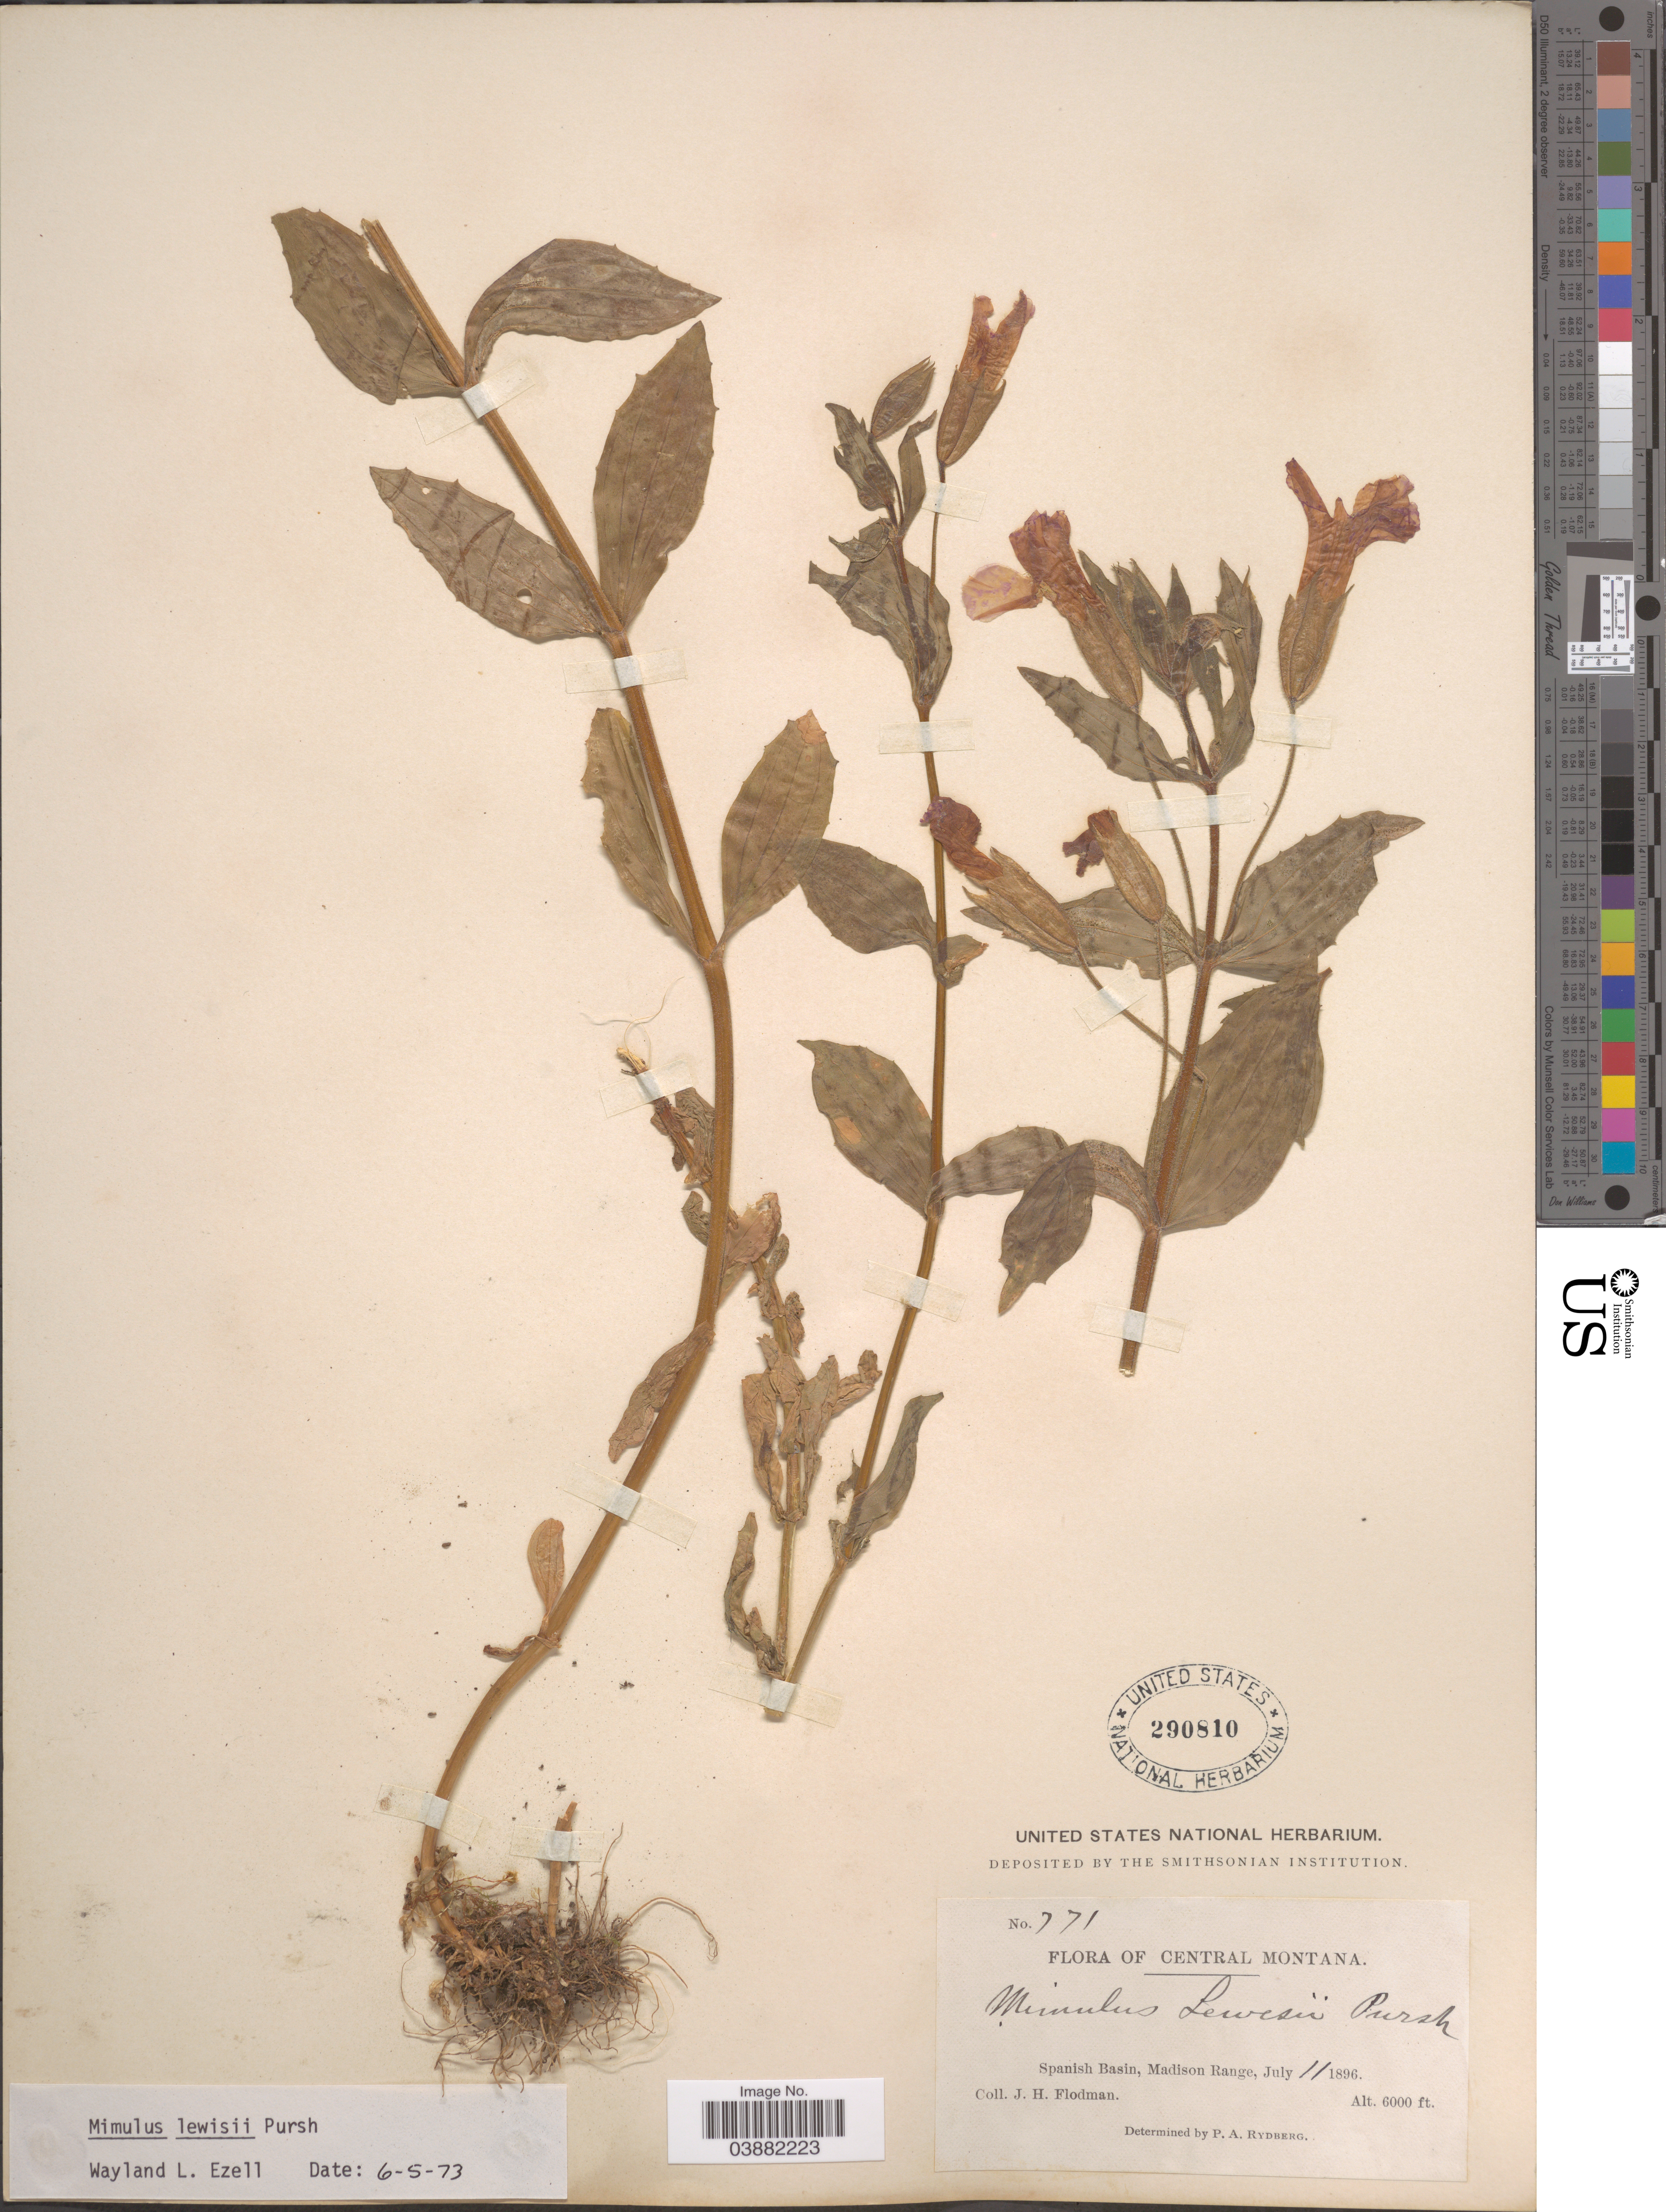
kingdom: Plantae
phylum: Tracheophyta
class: Magnoliopsida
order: Lamiales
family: Phrymaceae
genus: Mimulus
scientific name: Mimulus lewisii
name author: Pursh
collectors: J. Flodman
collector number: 771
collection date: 1896-07-11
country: United States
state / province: Montana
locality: Central Montana. Spanish Basin, Madison Range.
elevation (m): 1829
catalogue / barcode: US 290810